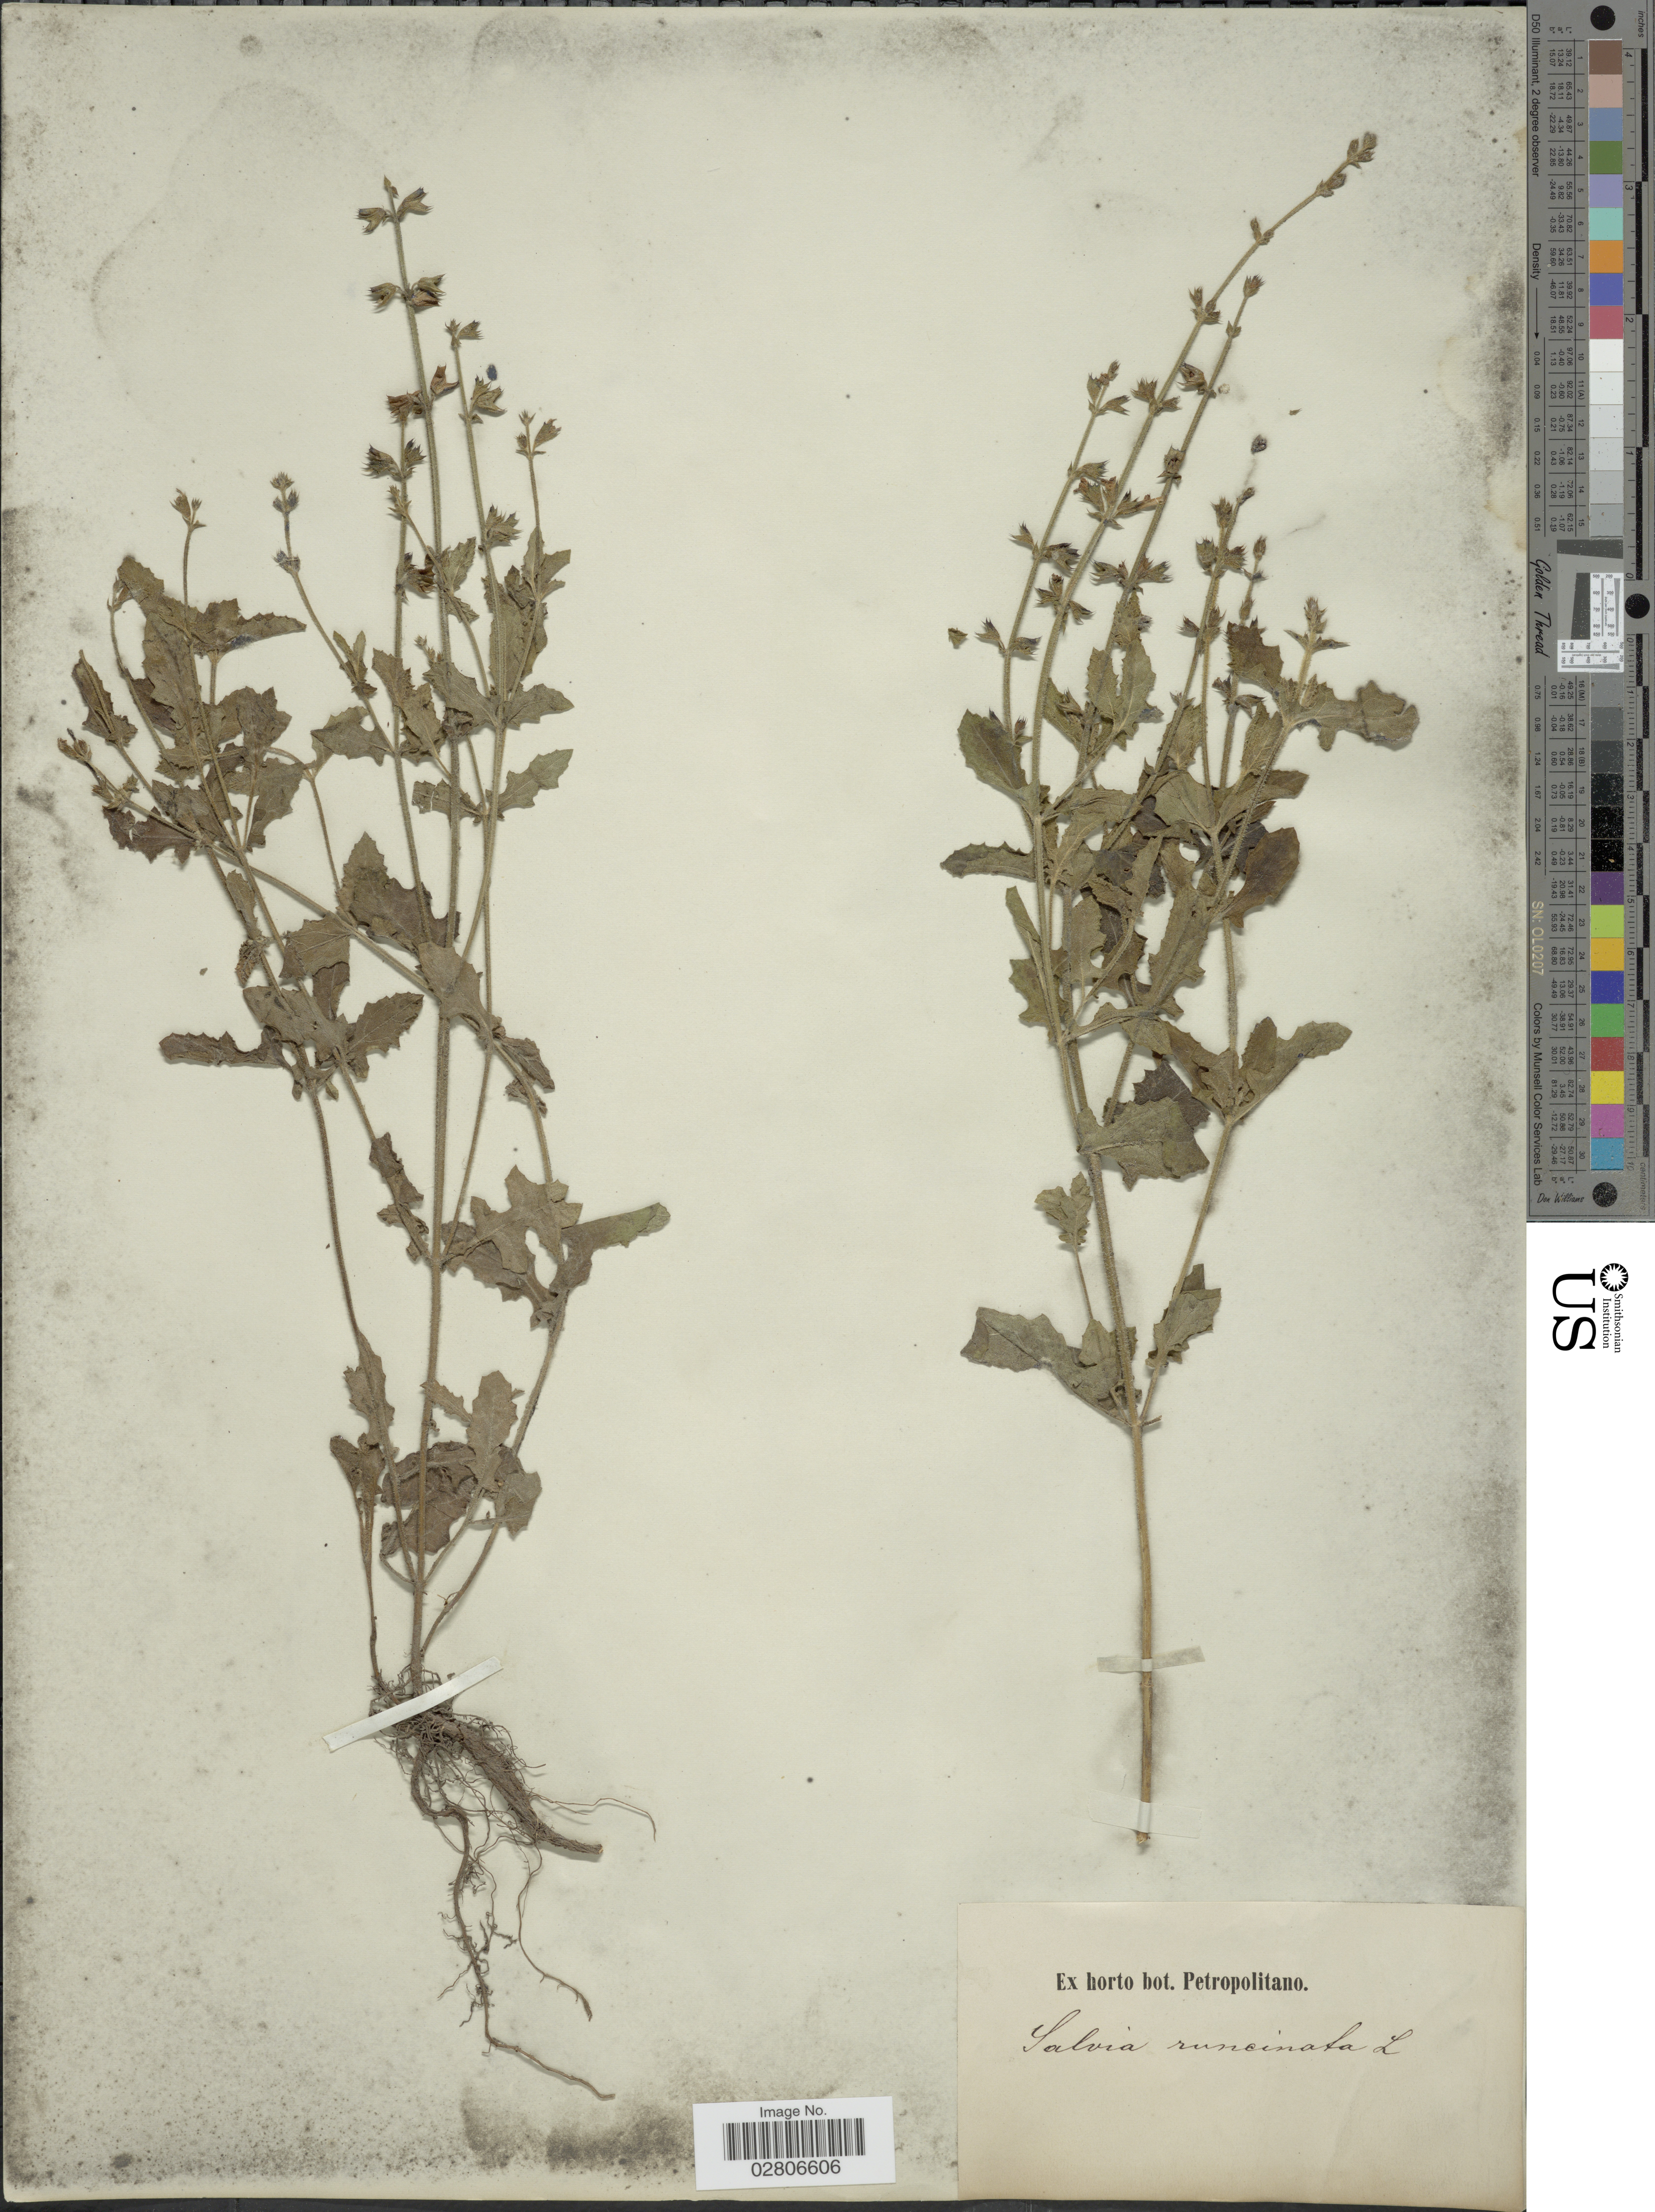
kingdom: Plantae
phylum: Tracheophyta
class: Magnoliopsida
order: Lamiales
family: Lamiaceae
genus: Salvia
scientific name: Salvia runcinata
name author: L. f.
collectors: ex Horto Bot. Petropolitano